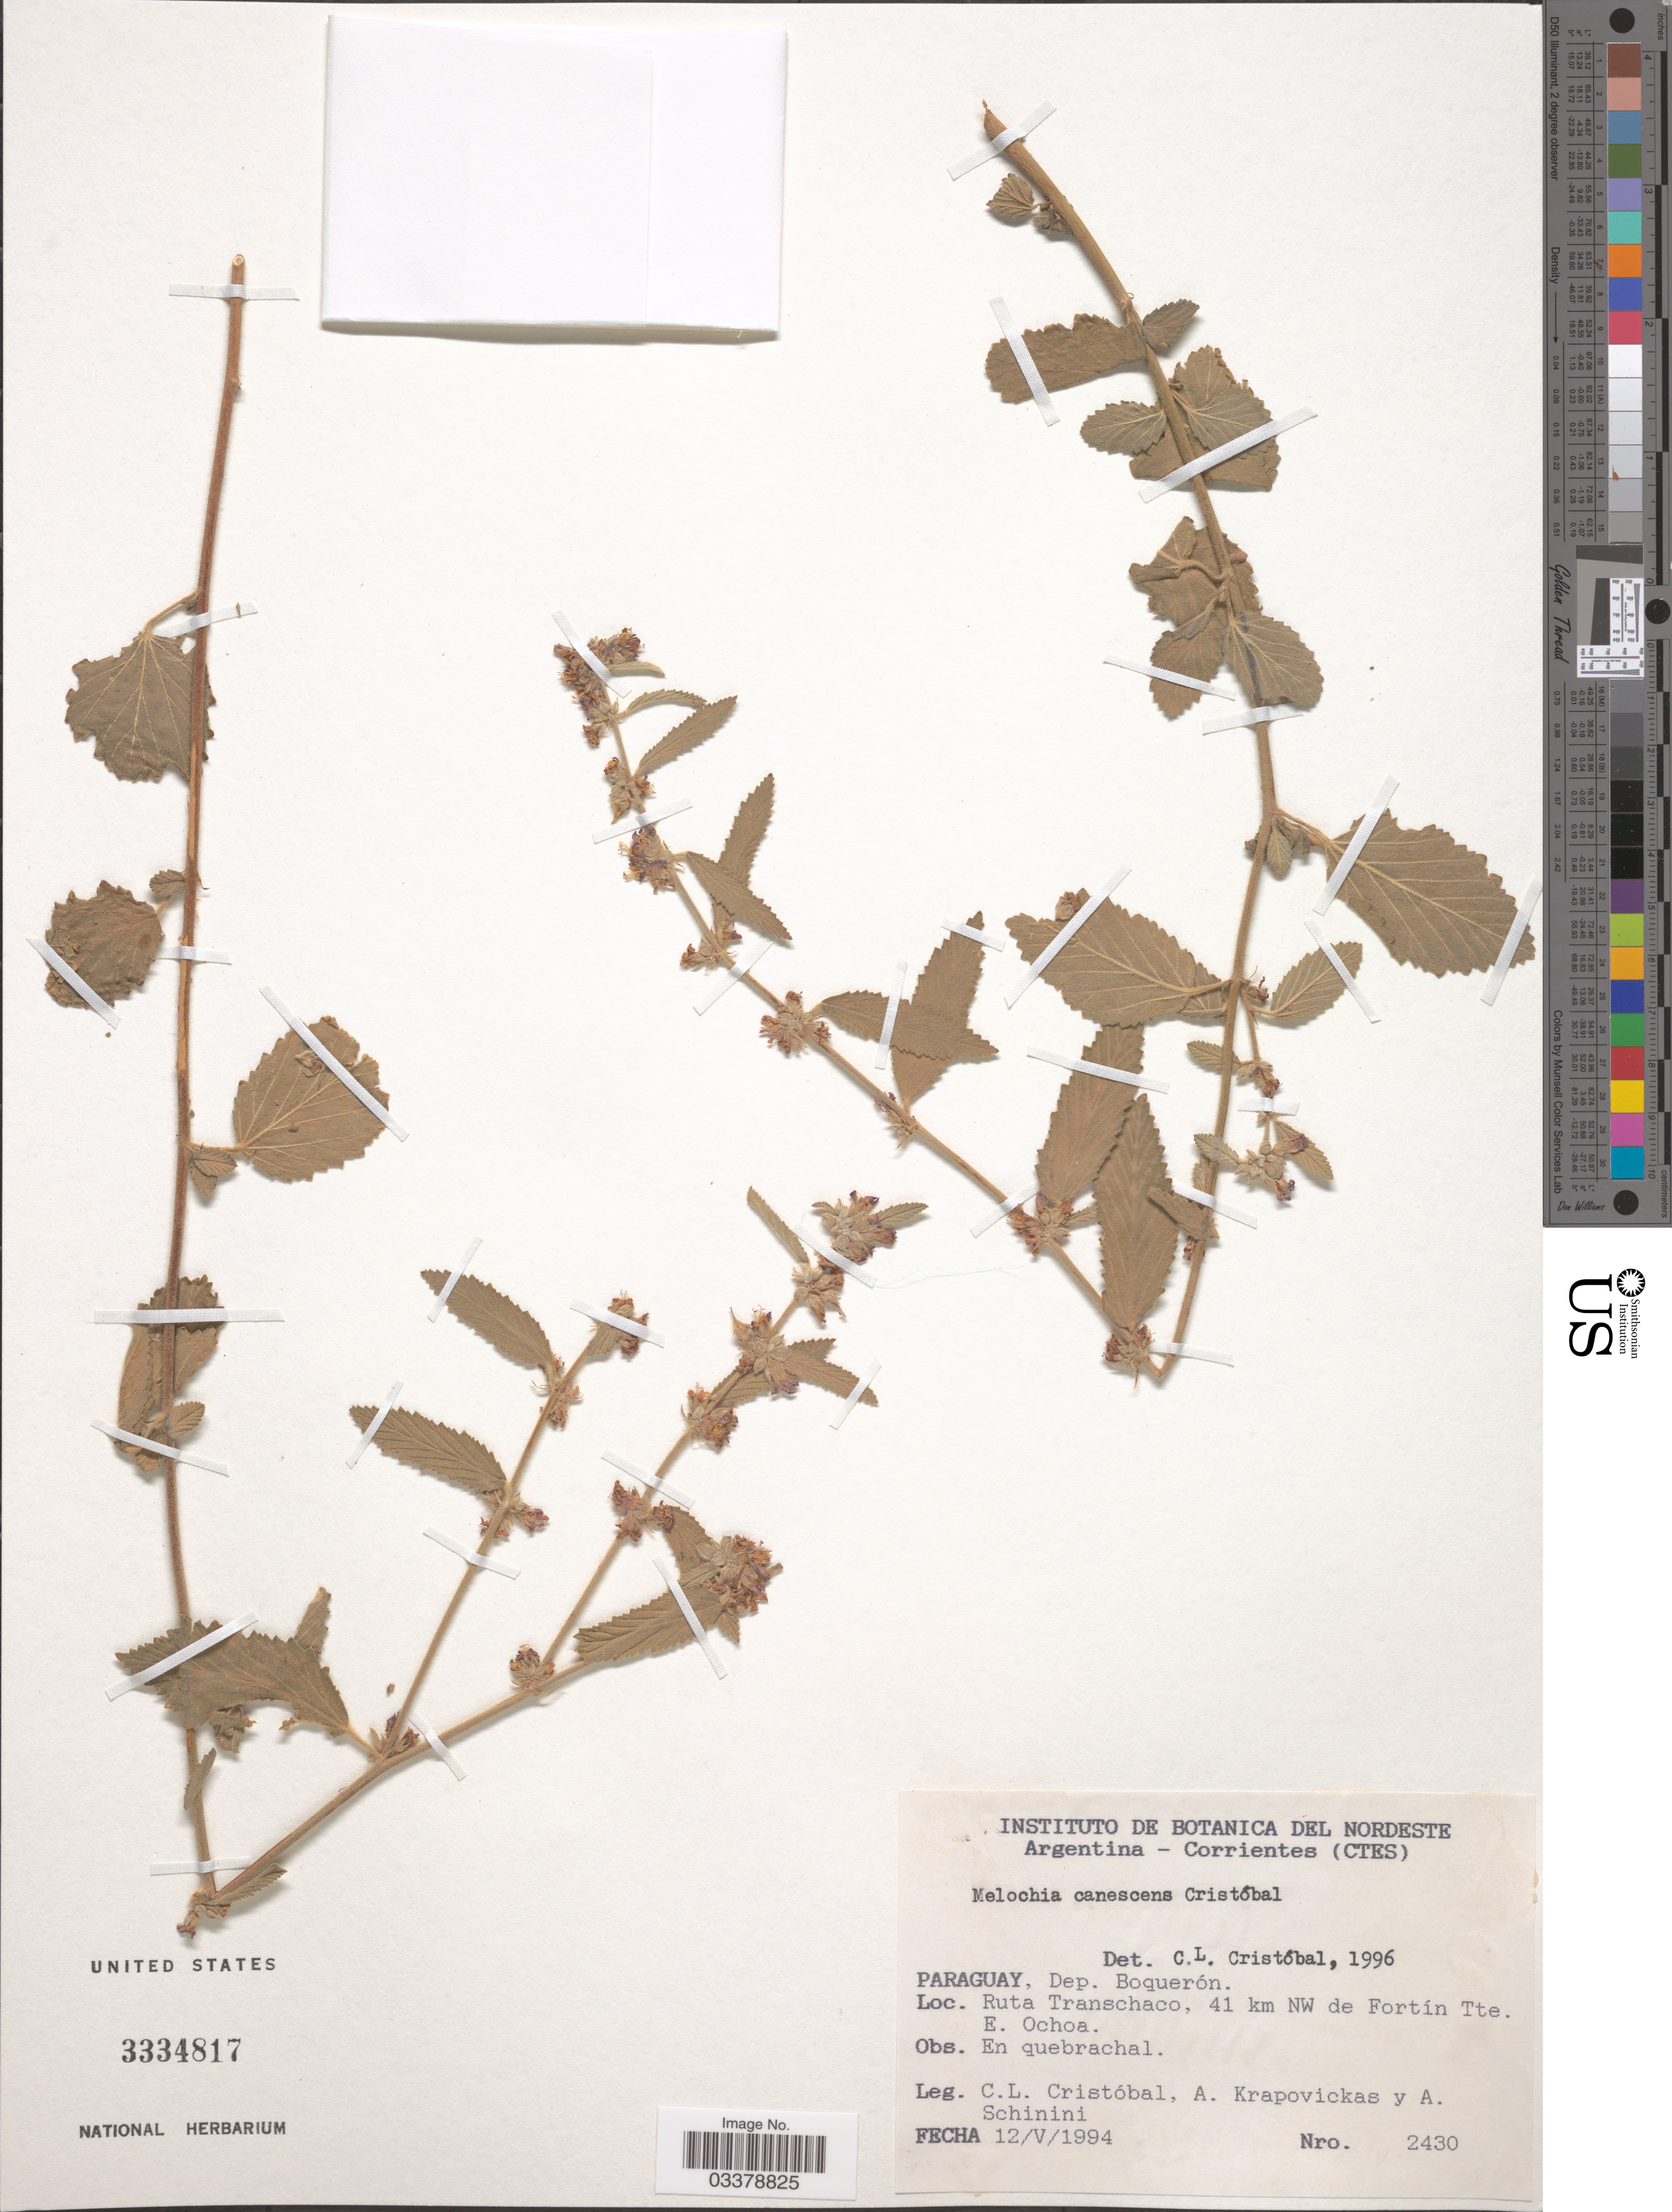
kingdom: Plantae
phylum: Tracheophyta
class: Magnoliopsida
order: Malvales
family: Malvaceae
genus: Melochia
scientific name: Melochia sp.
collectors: C. L. Cristóbal, A. Krapovickas & A. Schinini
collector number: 2430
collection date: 1994-05-12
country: Paraguay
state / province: Boqueron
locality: Dep. Boquerón. Ruta Transchaco, 41 km NW de Fortín Tte. E. Ochoa.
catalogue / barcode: US 3334817